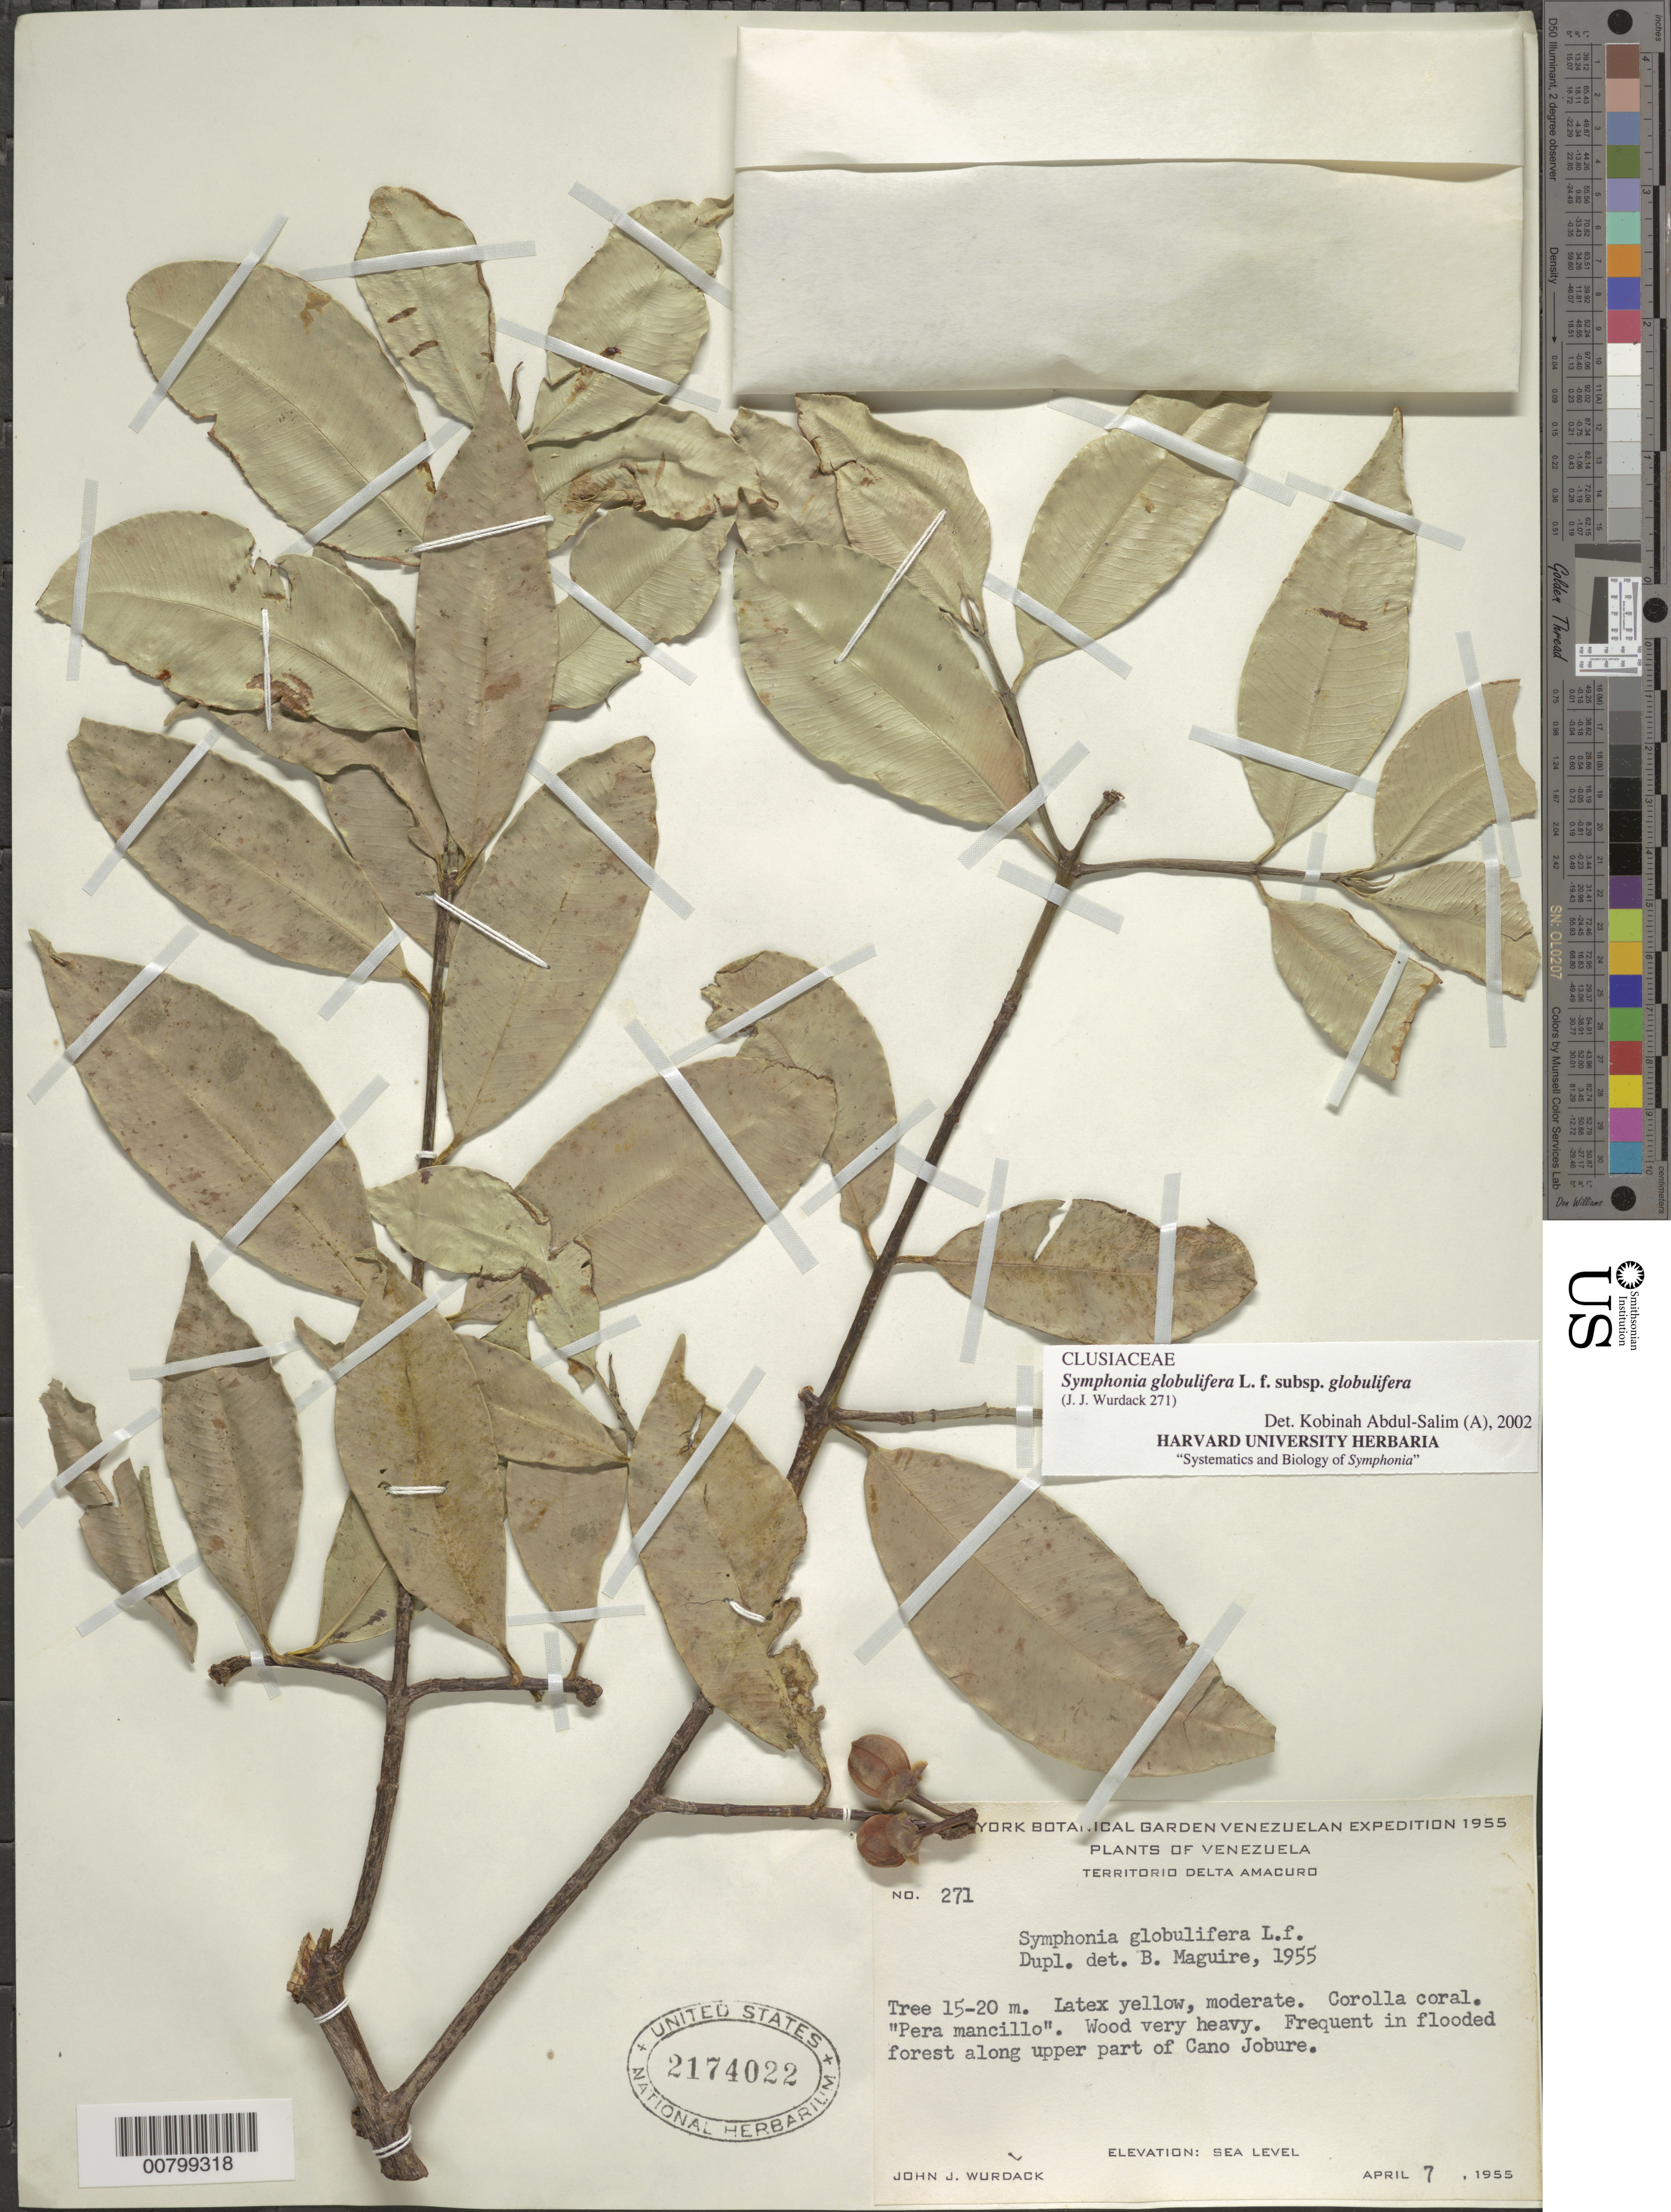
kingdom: Plantae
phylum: Tracheophyta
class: Magnoliopsida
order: Malpighiales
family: Clusiaceae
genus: Symphonia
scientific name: Symphonia globulifera subsp. globulifera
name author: L. f.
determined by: Abdul-Salim, K.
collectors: J. J. Wurdack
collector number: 271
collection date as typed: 7-Apr-55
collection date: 1955-04-07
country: Venezuela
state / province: Delta Amacuro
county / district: Antonio Díaz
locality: Caño Jobure, upper part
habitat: Flooded forest along cano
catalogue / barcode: US 2174022